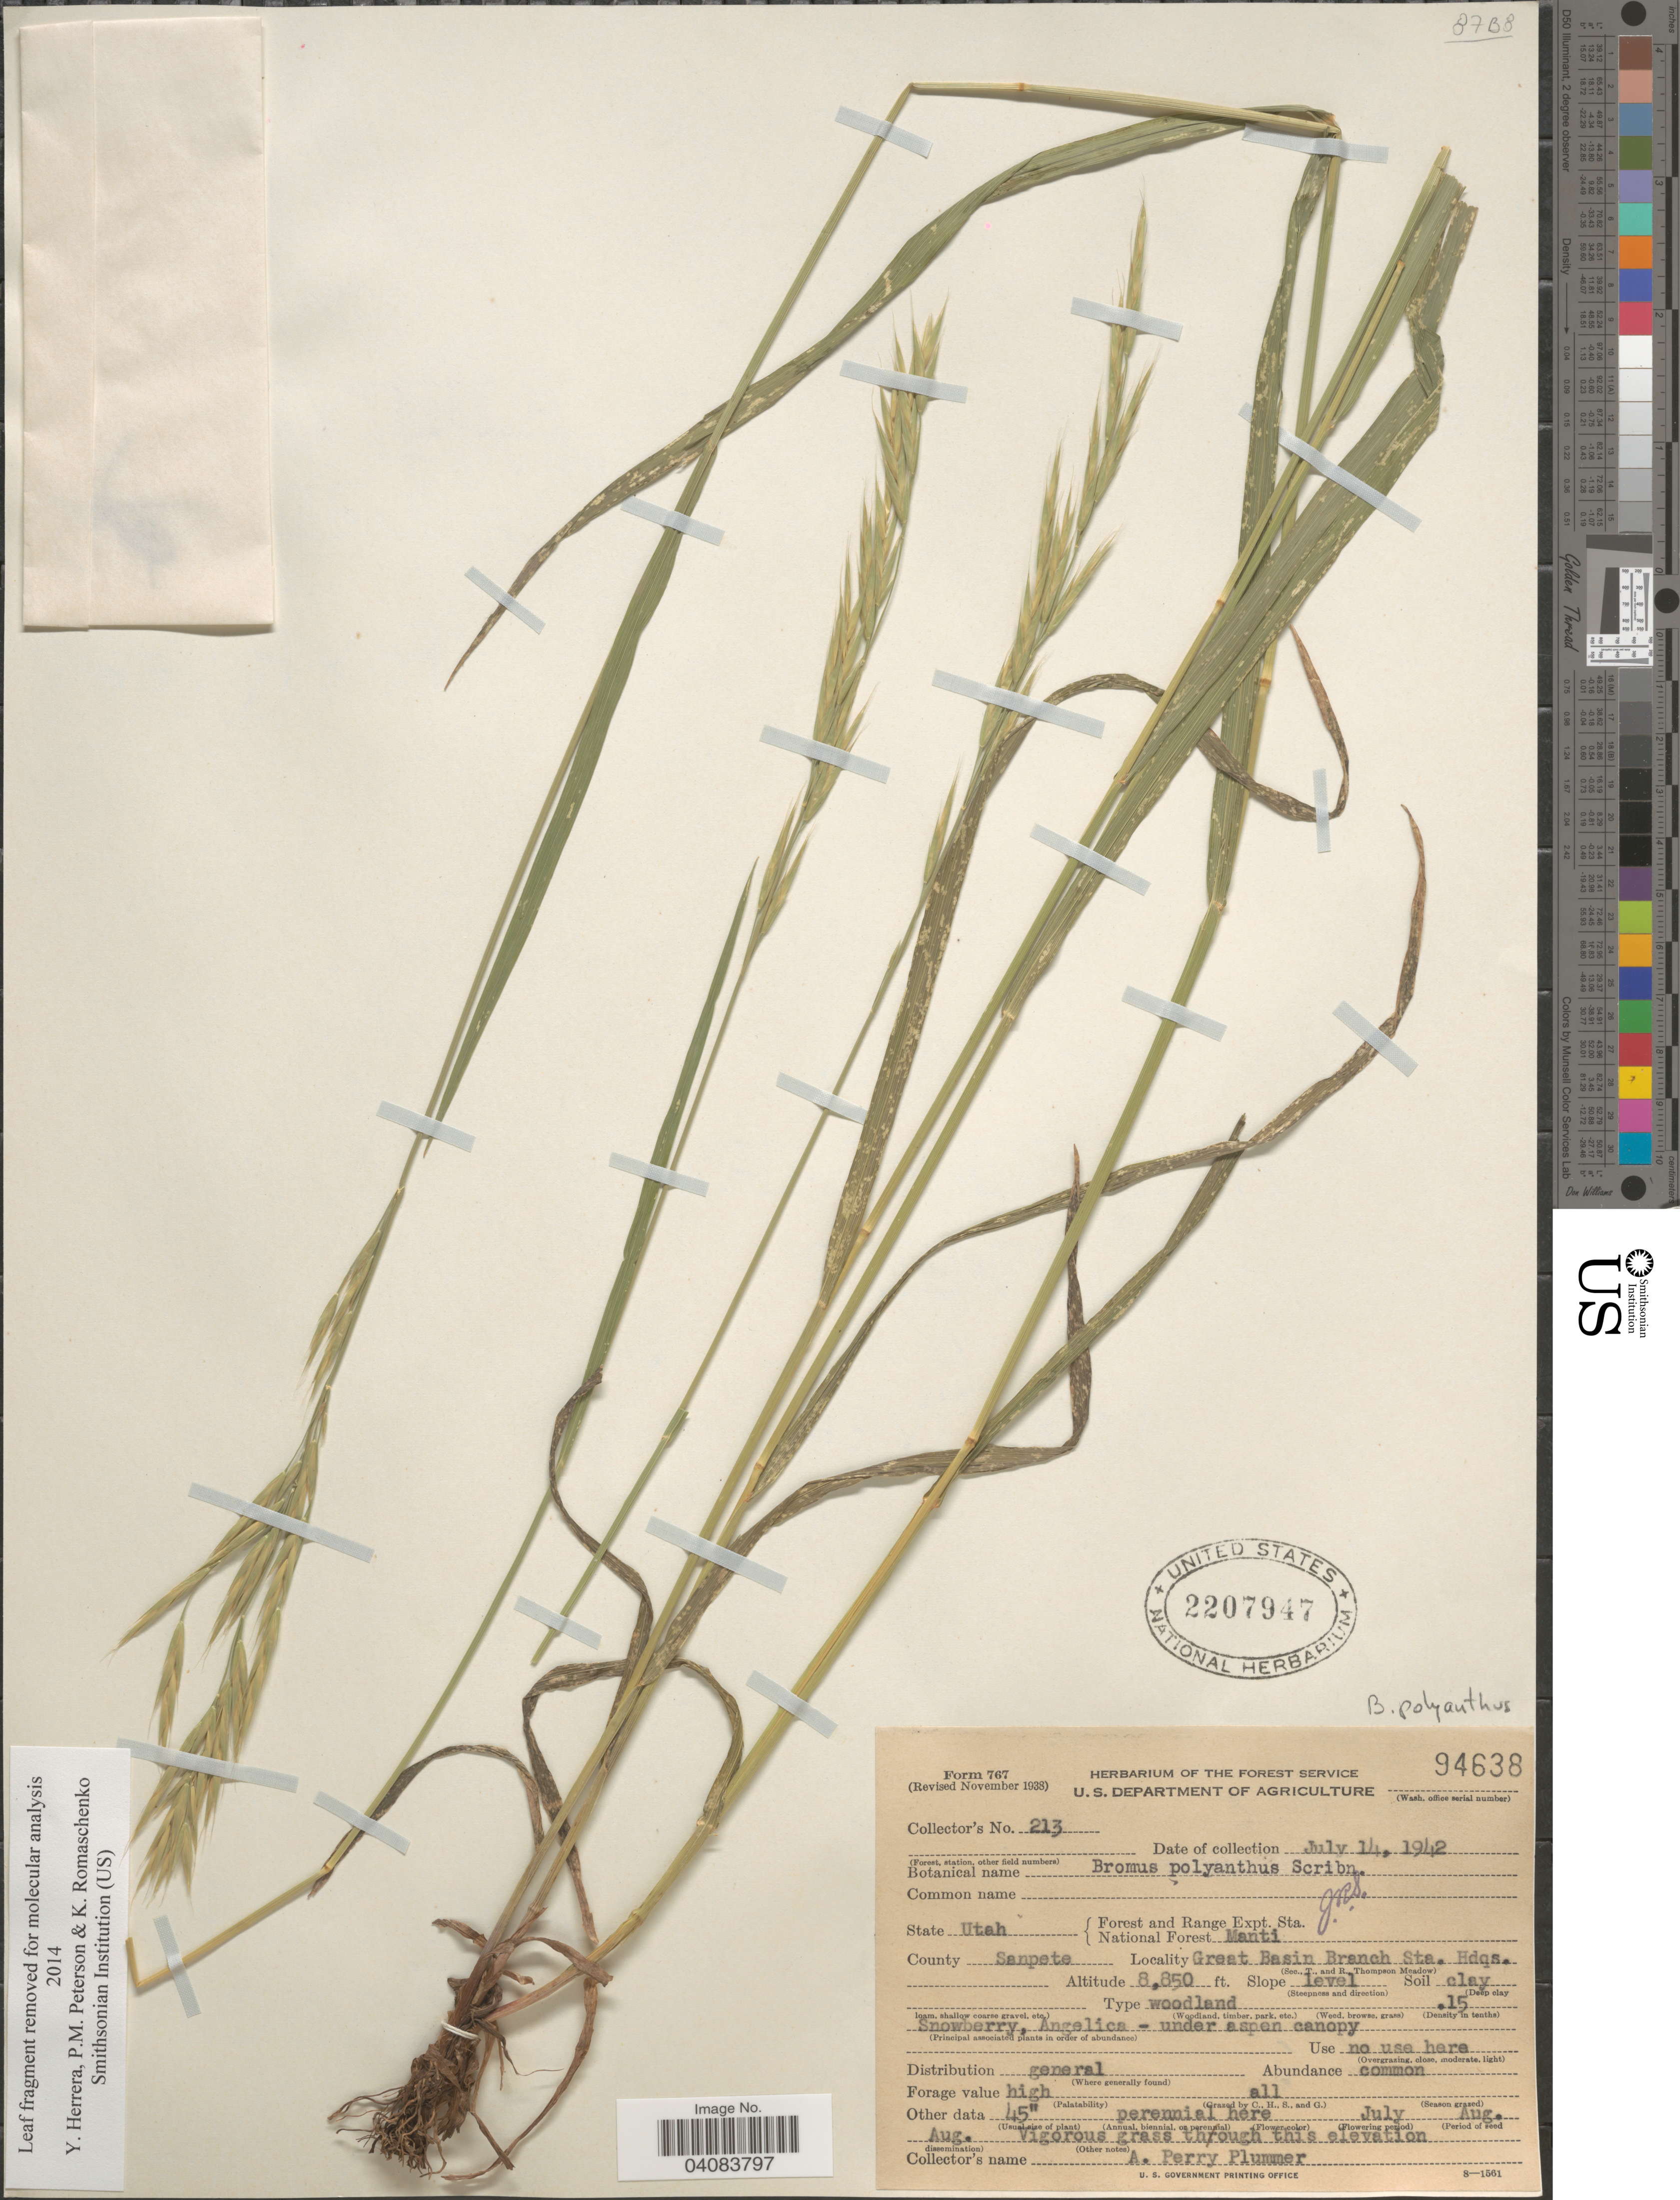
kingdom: Plantae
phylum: Tracheophyta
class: Liliopsida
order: Poales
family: Poaceae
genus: Bromus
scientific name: Bromus polyanthus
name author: Scribn. ex Shear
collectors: A. Plummer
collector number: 213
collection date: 1942-07-14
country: United States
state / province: Utah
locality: Forest and Range Expt. Sta. National Forest Manti. County Sanpete. Great Basin Branch Sta. Hdgs.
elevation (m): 2697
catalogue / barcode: US 2207947